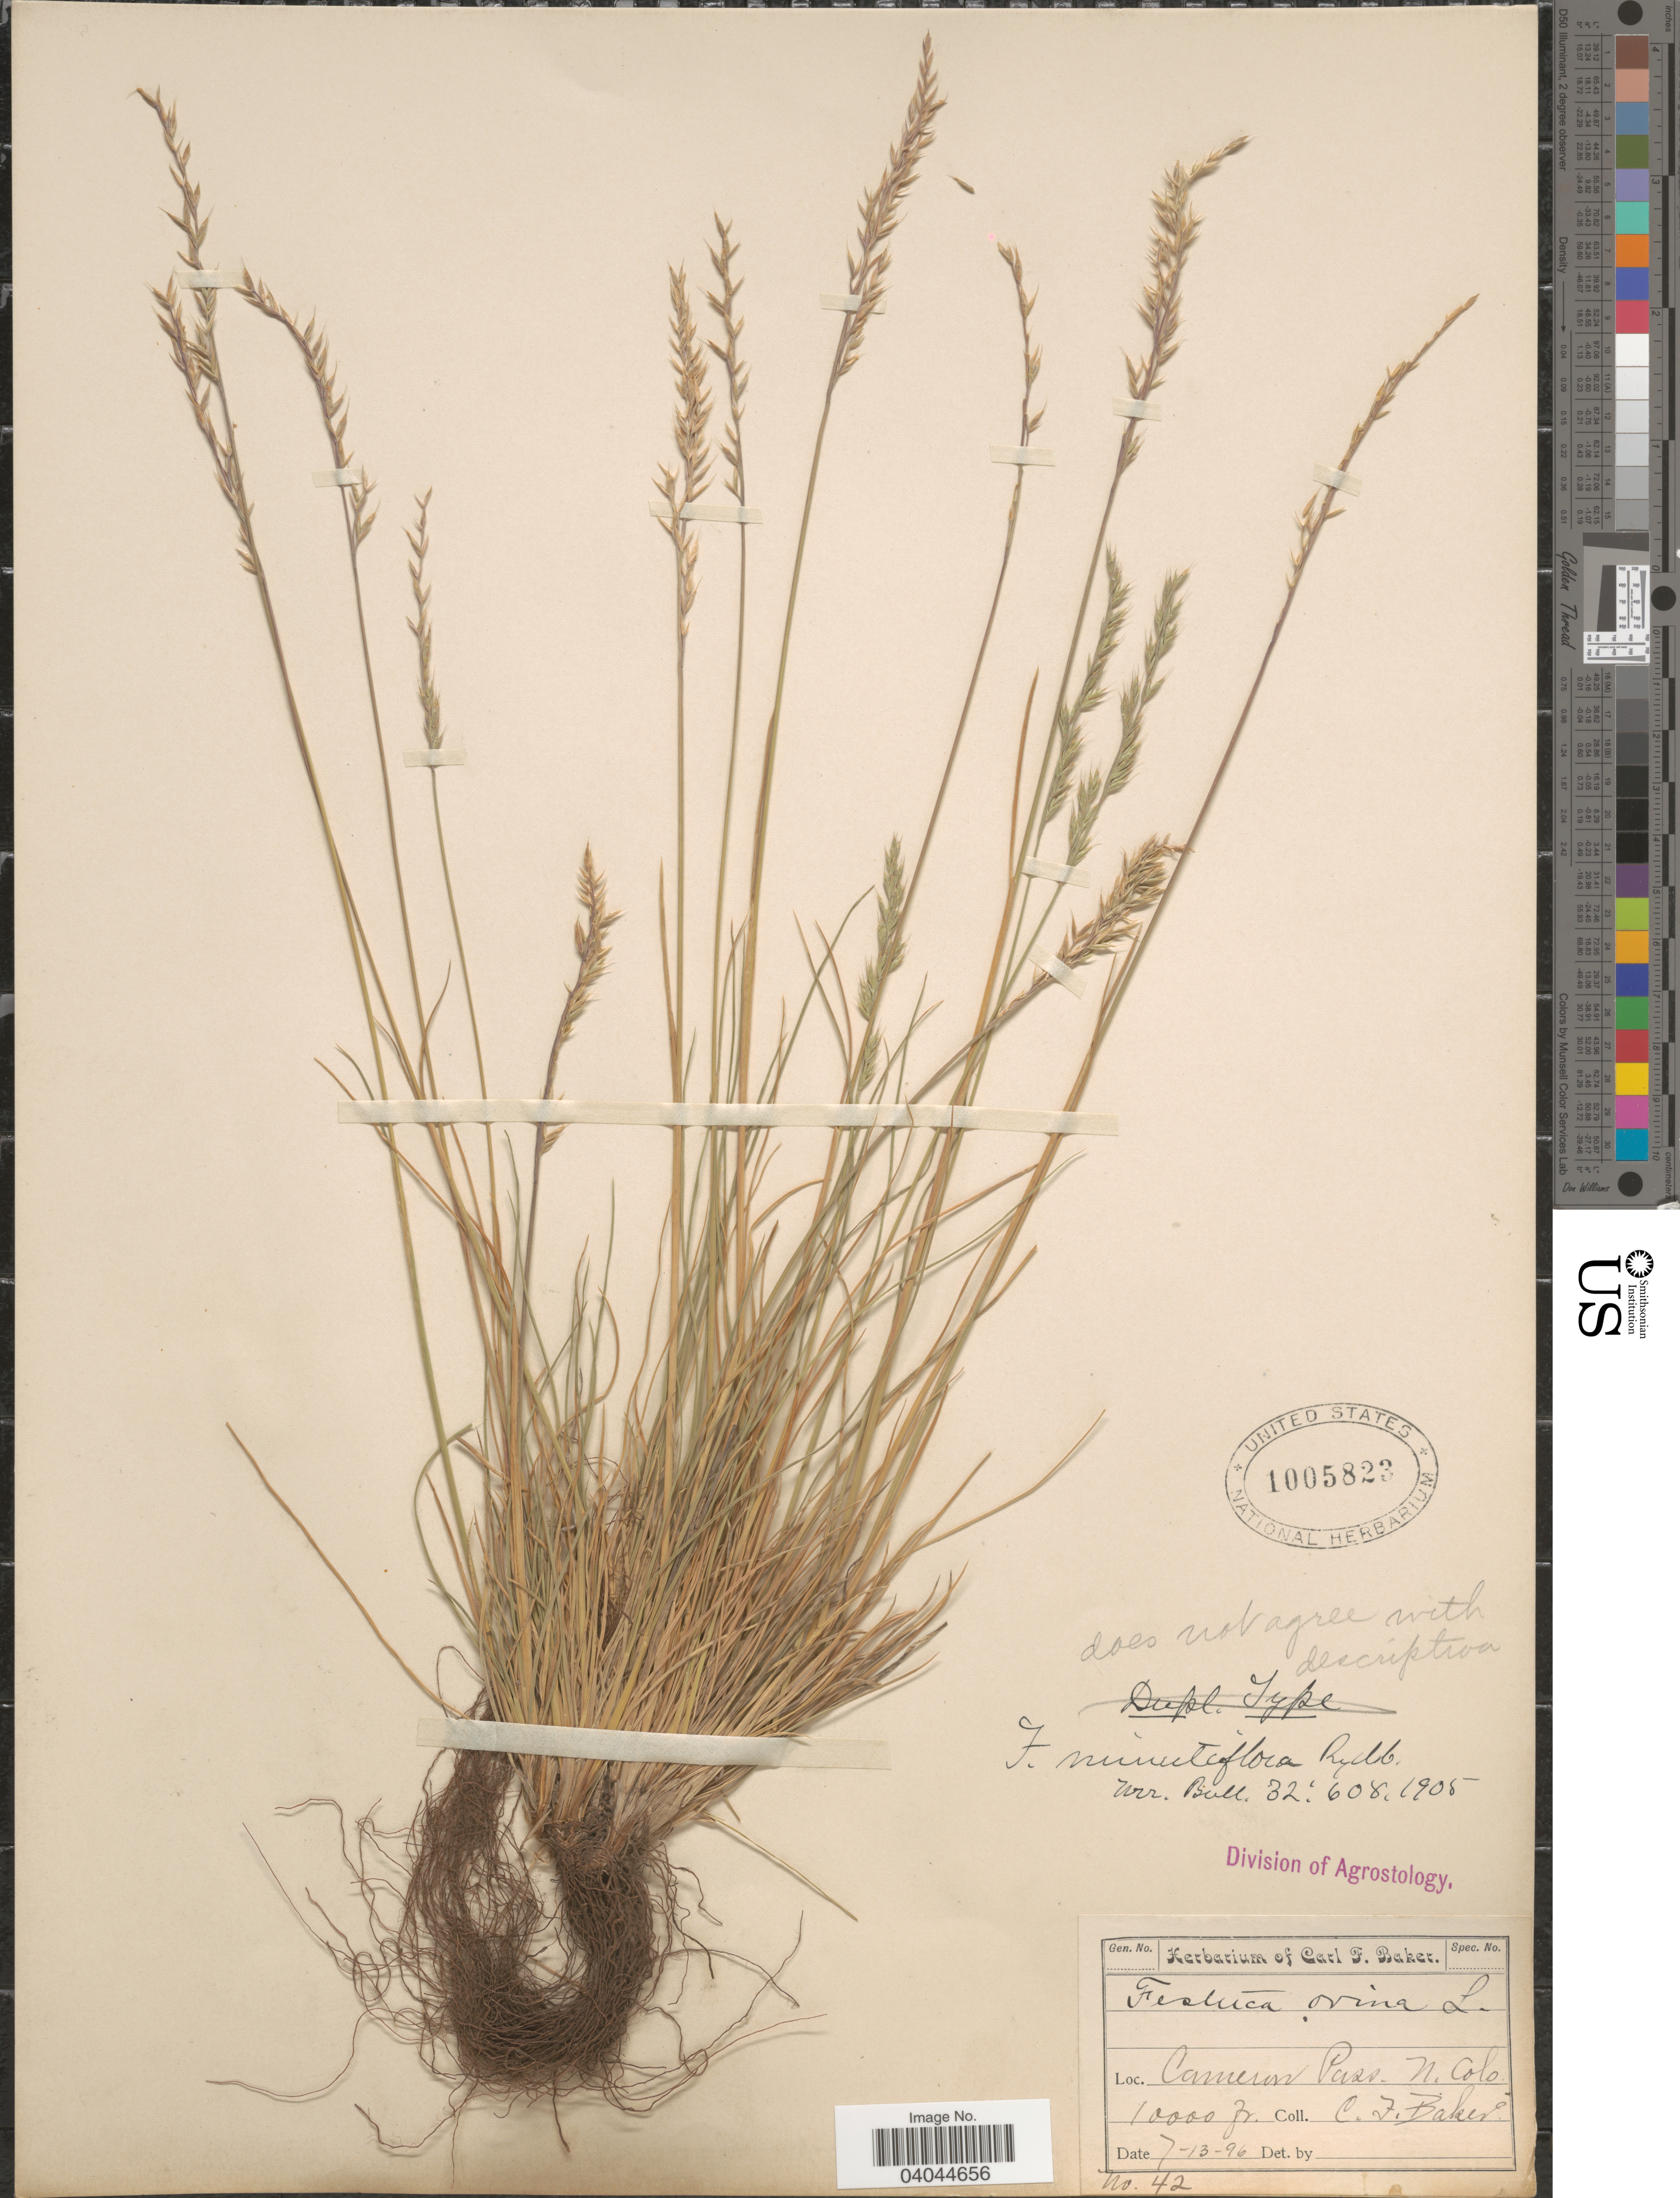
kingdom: Plantae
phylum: Tracheophyta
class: Liliopsida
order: Poales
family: Poaceae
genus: Festuca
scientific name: Festuca ovina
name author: L.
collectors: C. F. Baker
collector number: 42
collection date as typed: Transcribed d/m/y: 13/7/96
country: United States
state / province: Colorado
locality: Cameron Pass. N. Colo.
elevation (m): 3048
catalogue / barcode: US 1005823